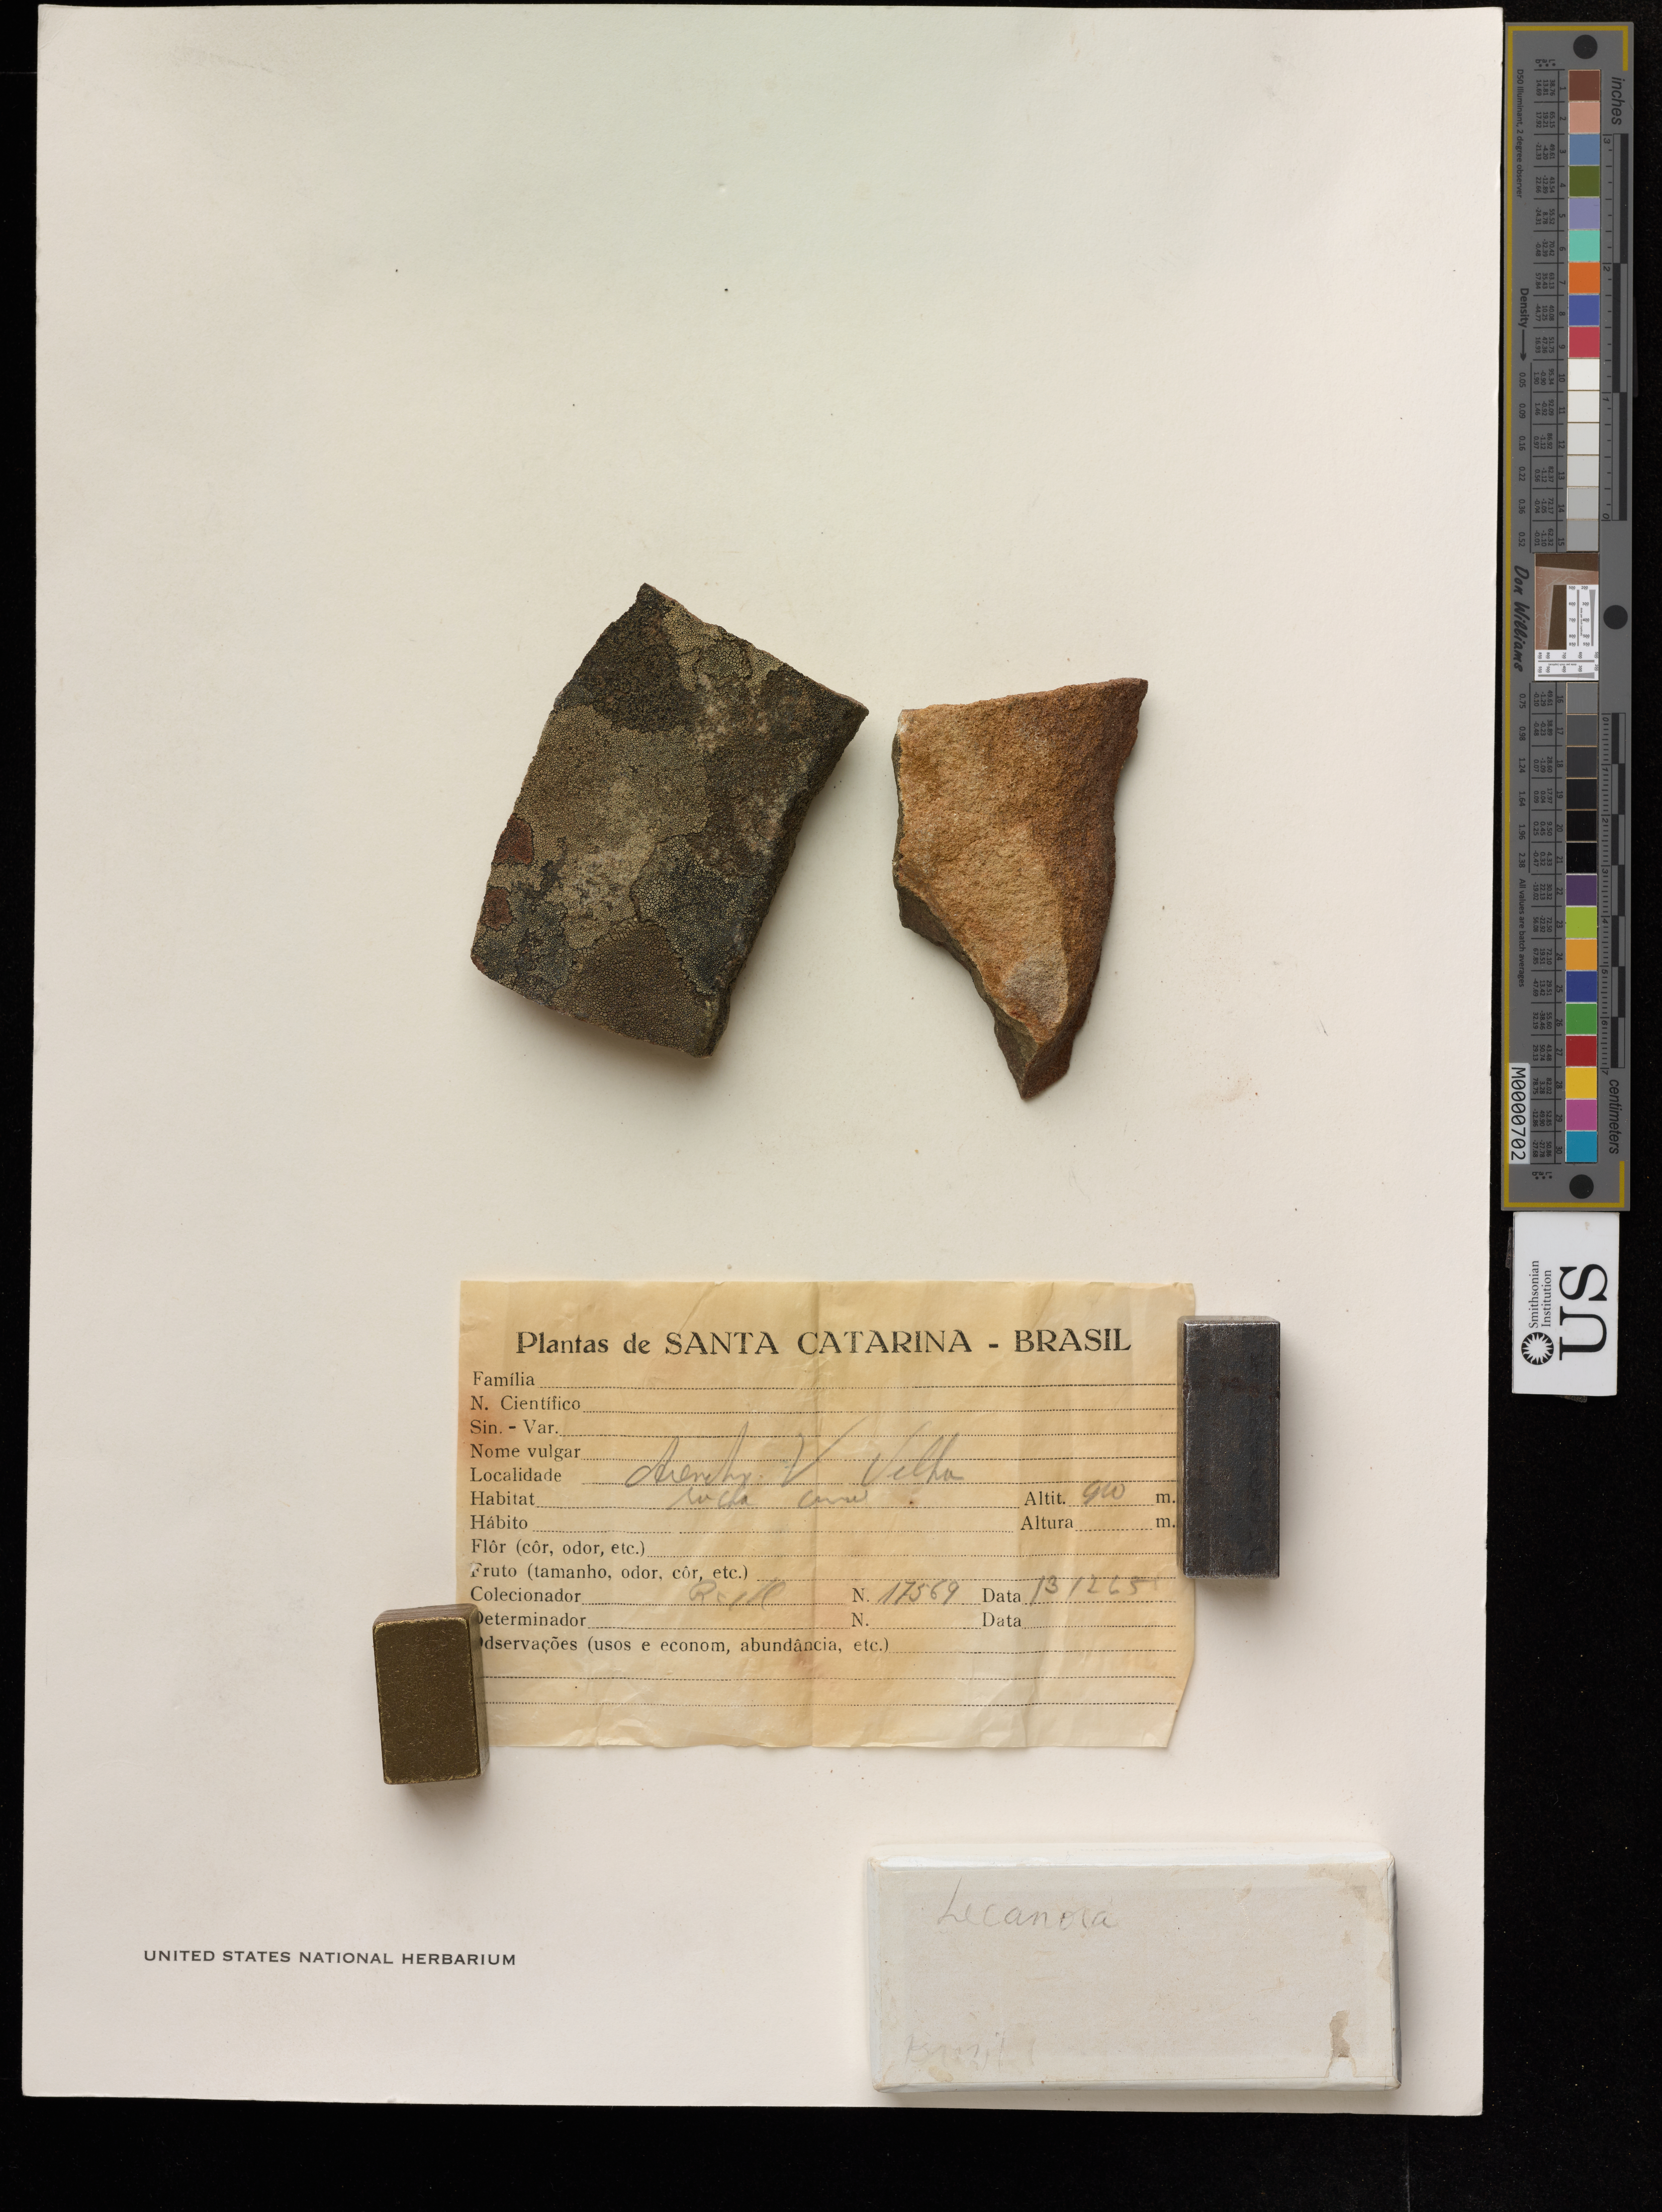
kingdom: Fungi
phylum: Ascomycota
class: Lecanoromycetes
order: Lecanorales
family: Lecanoraceae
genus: Lecanora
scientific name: Lecanora sp.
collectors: R. Reitz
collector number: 17569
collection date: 1965-12-13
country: Brazil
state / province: Paraná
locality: Arenitos, Vila Velha.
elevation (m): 910